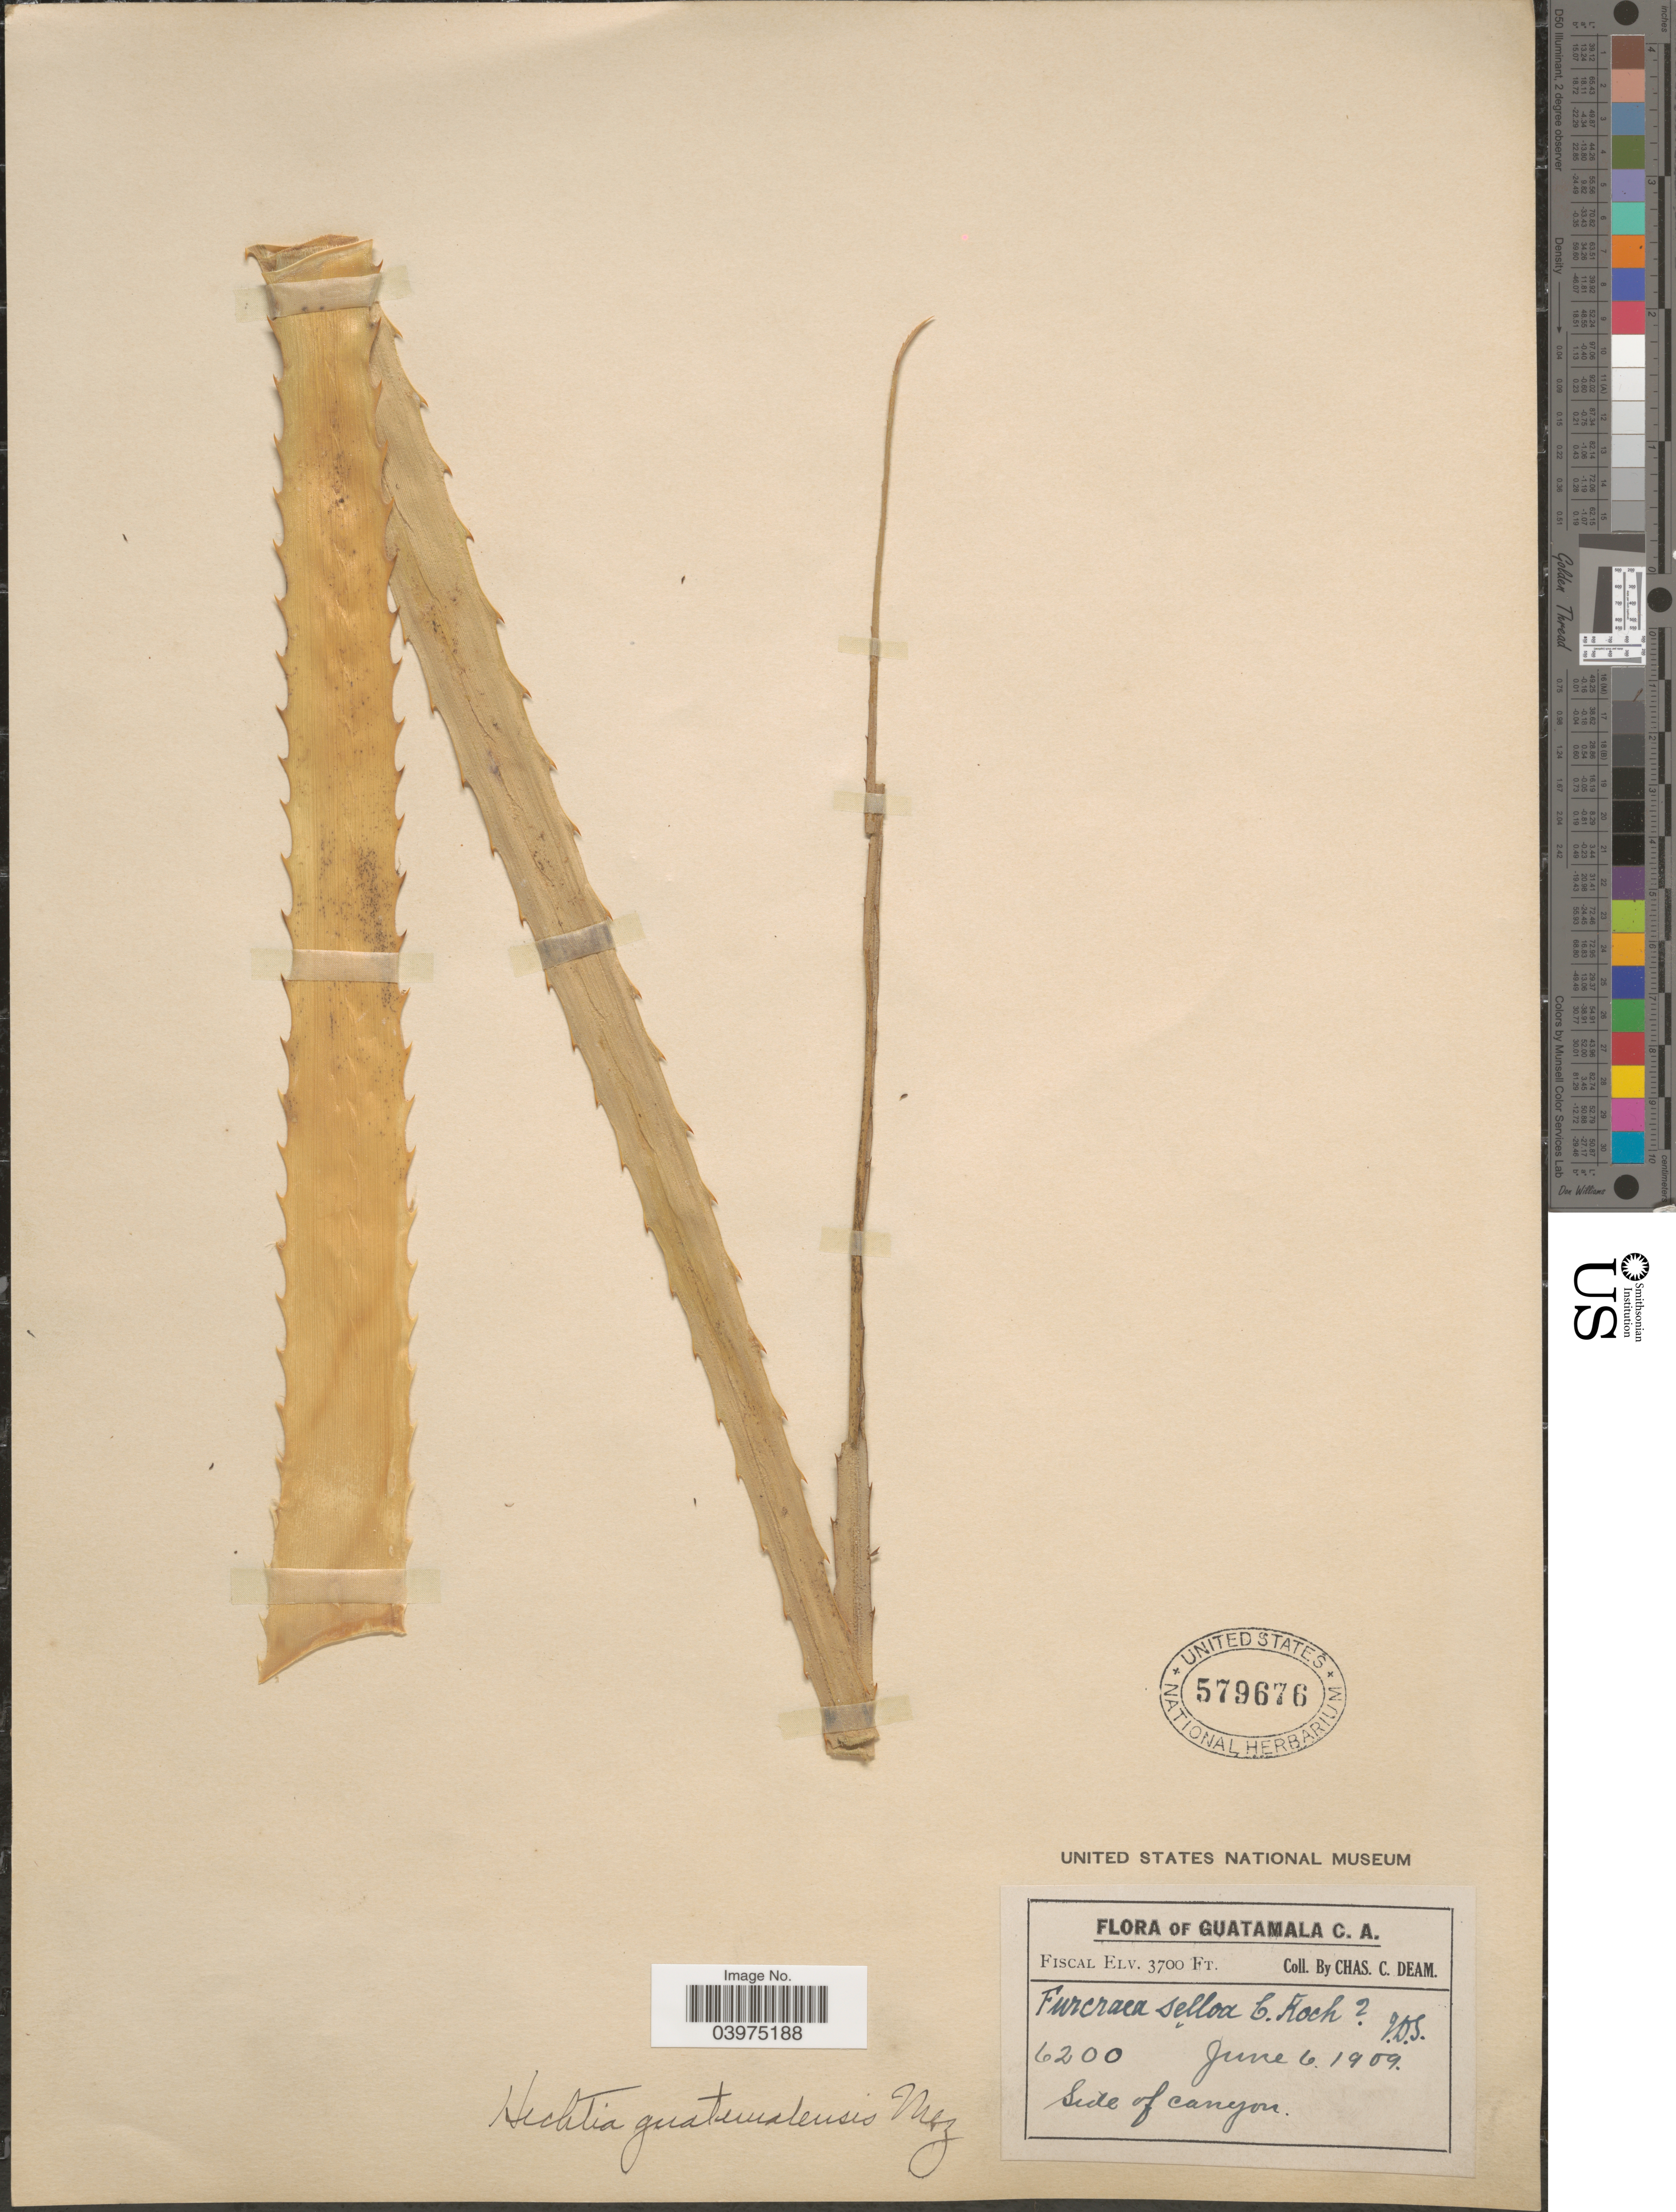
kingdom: Plantae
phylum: Tracheophyta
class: Liliopsida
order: Poales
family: Bromeliaceae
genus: Hechtia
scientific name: Hechtia guatemalensis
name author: Mez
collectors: C. C. Deam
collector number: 6200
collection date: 1909-06-06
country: Guatemala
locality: Fiscal.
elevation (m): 1128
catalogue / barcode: US 579676